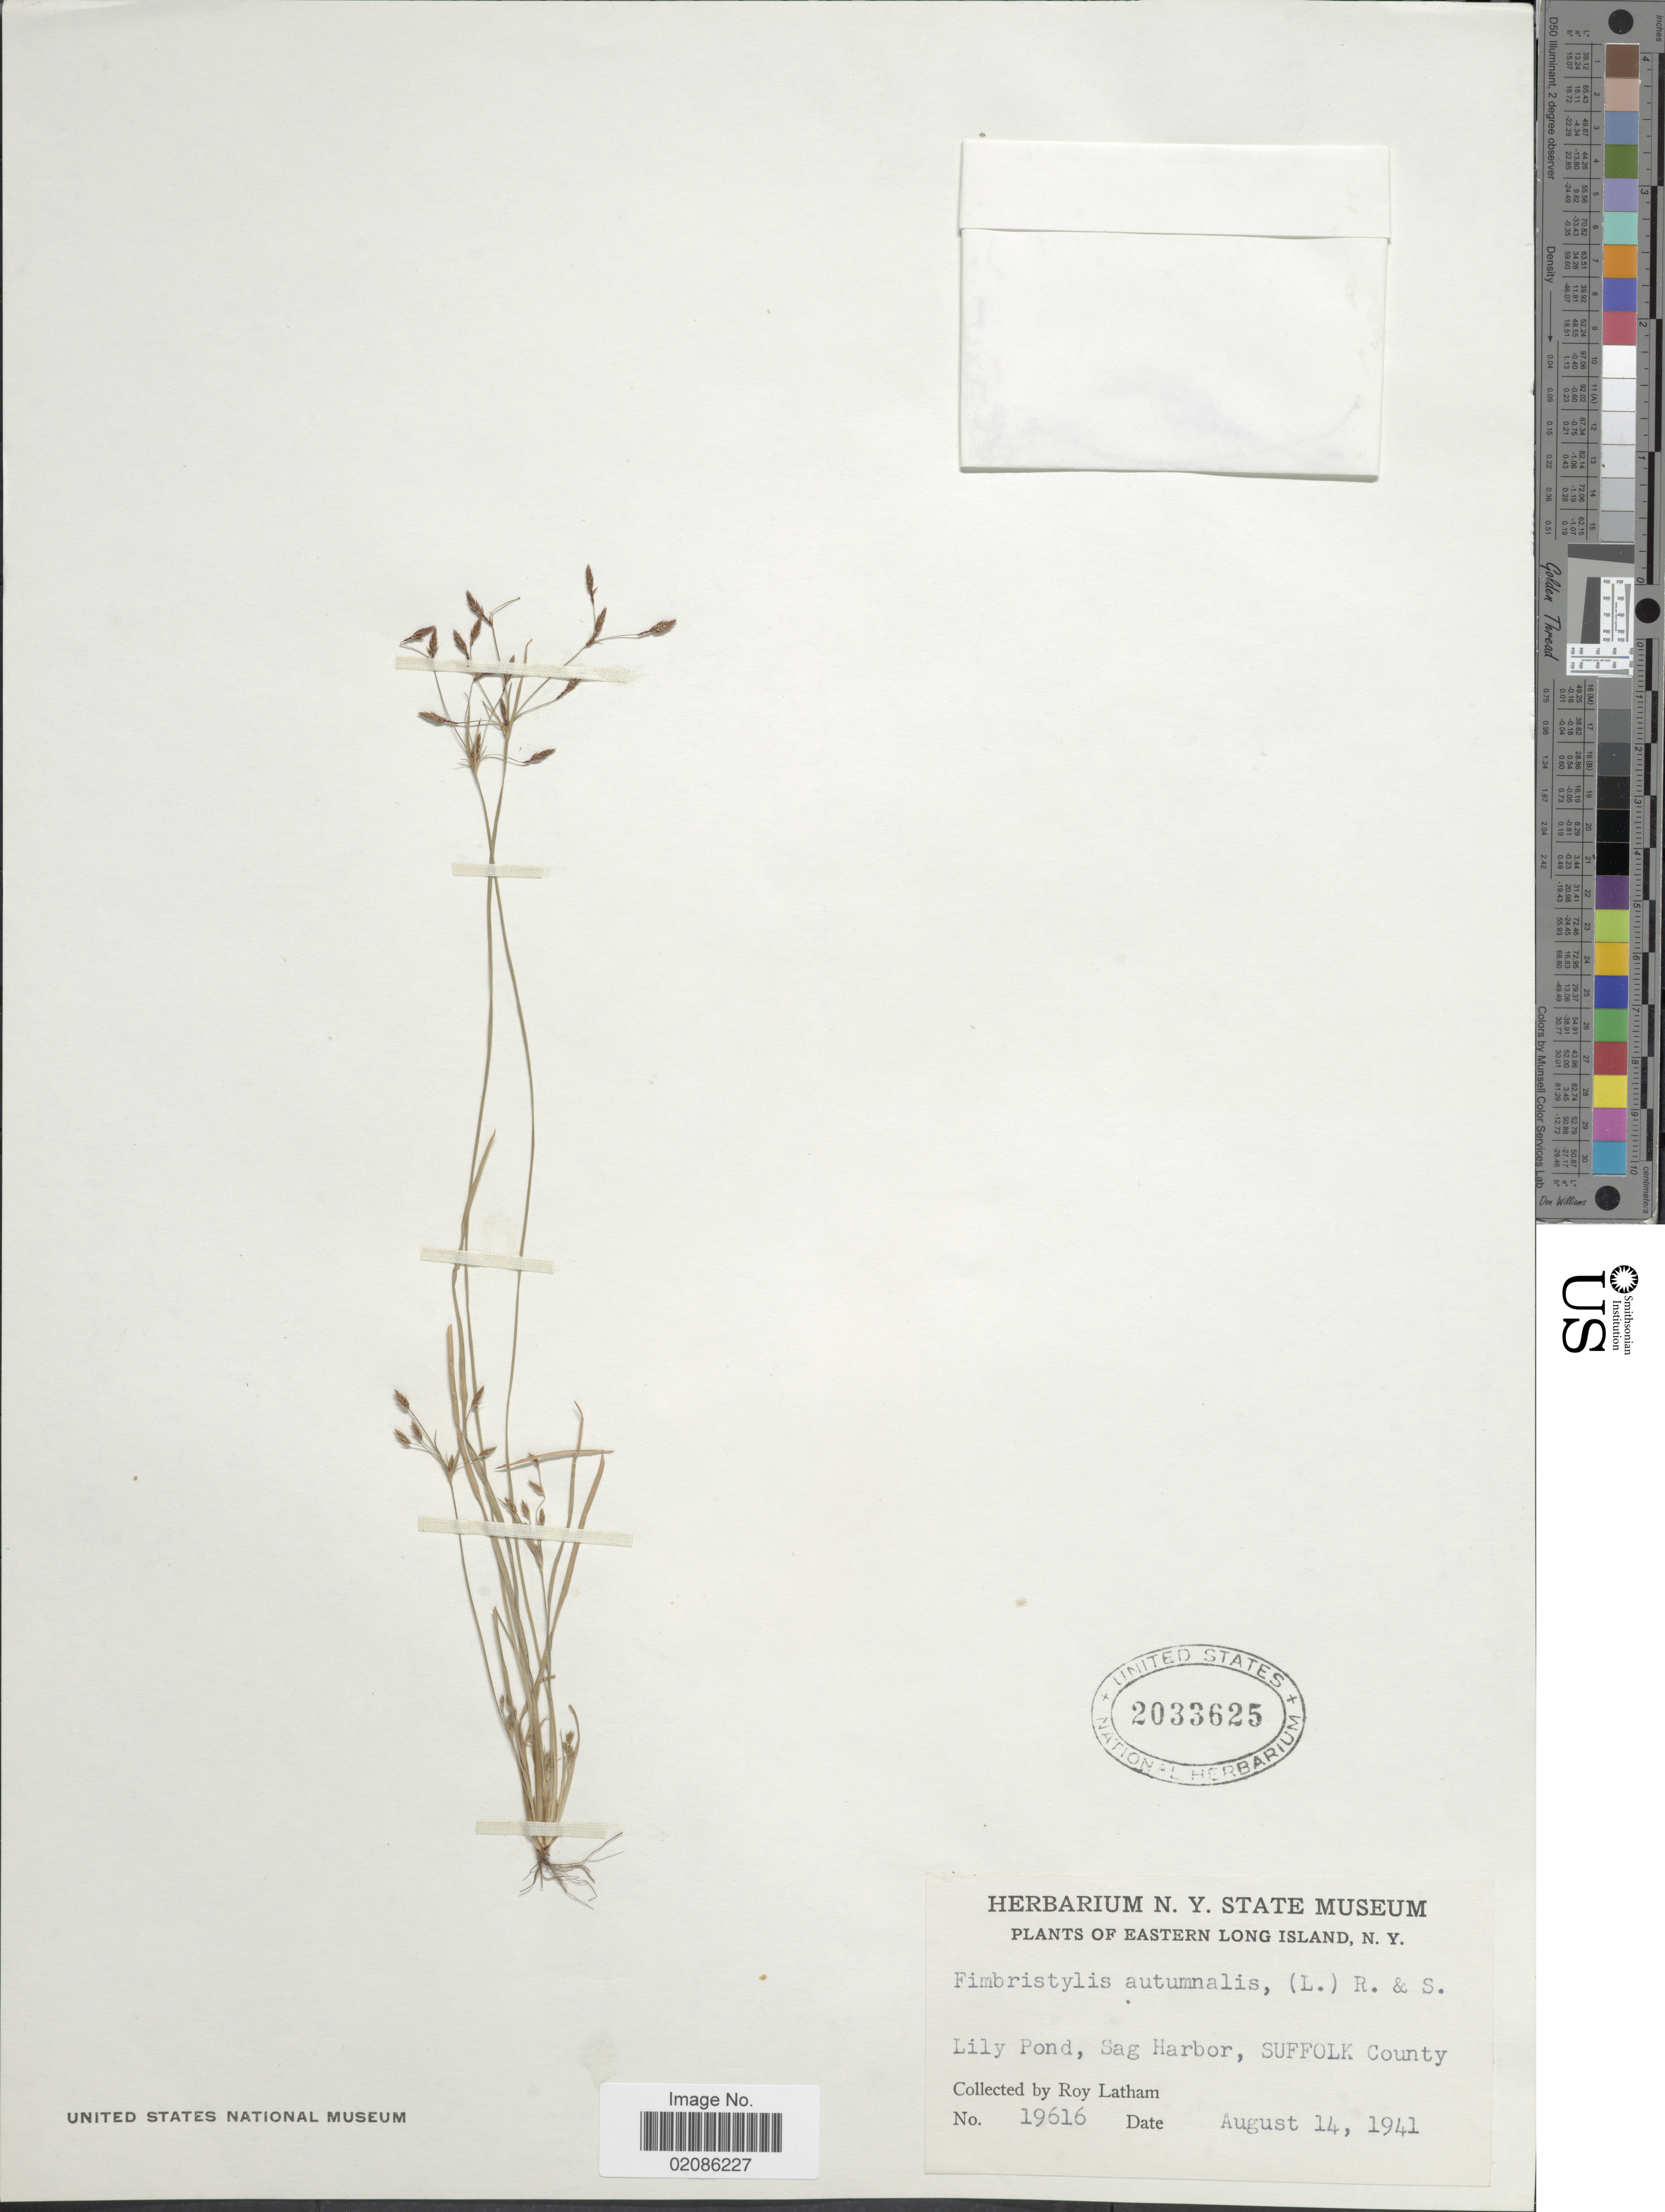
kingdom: Plantae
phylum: Tracheophyta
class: Liliopsida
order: Poales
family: Cyperaceae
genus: Fimbristylis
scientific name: Fimbristylis autumnalis (L.) Roem. & Schult.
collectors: R. Latham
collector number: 19616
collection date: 1941-08-14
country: United States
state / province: New York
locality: Eastern Long Island, Lily Pond, Sag Harbor, Suffolk County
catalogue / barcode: US 2033625